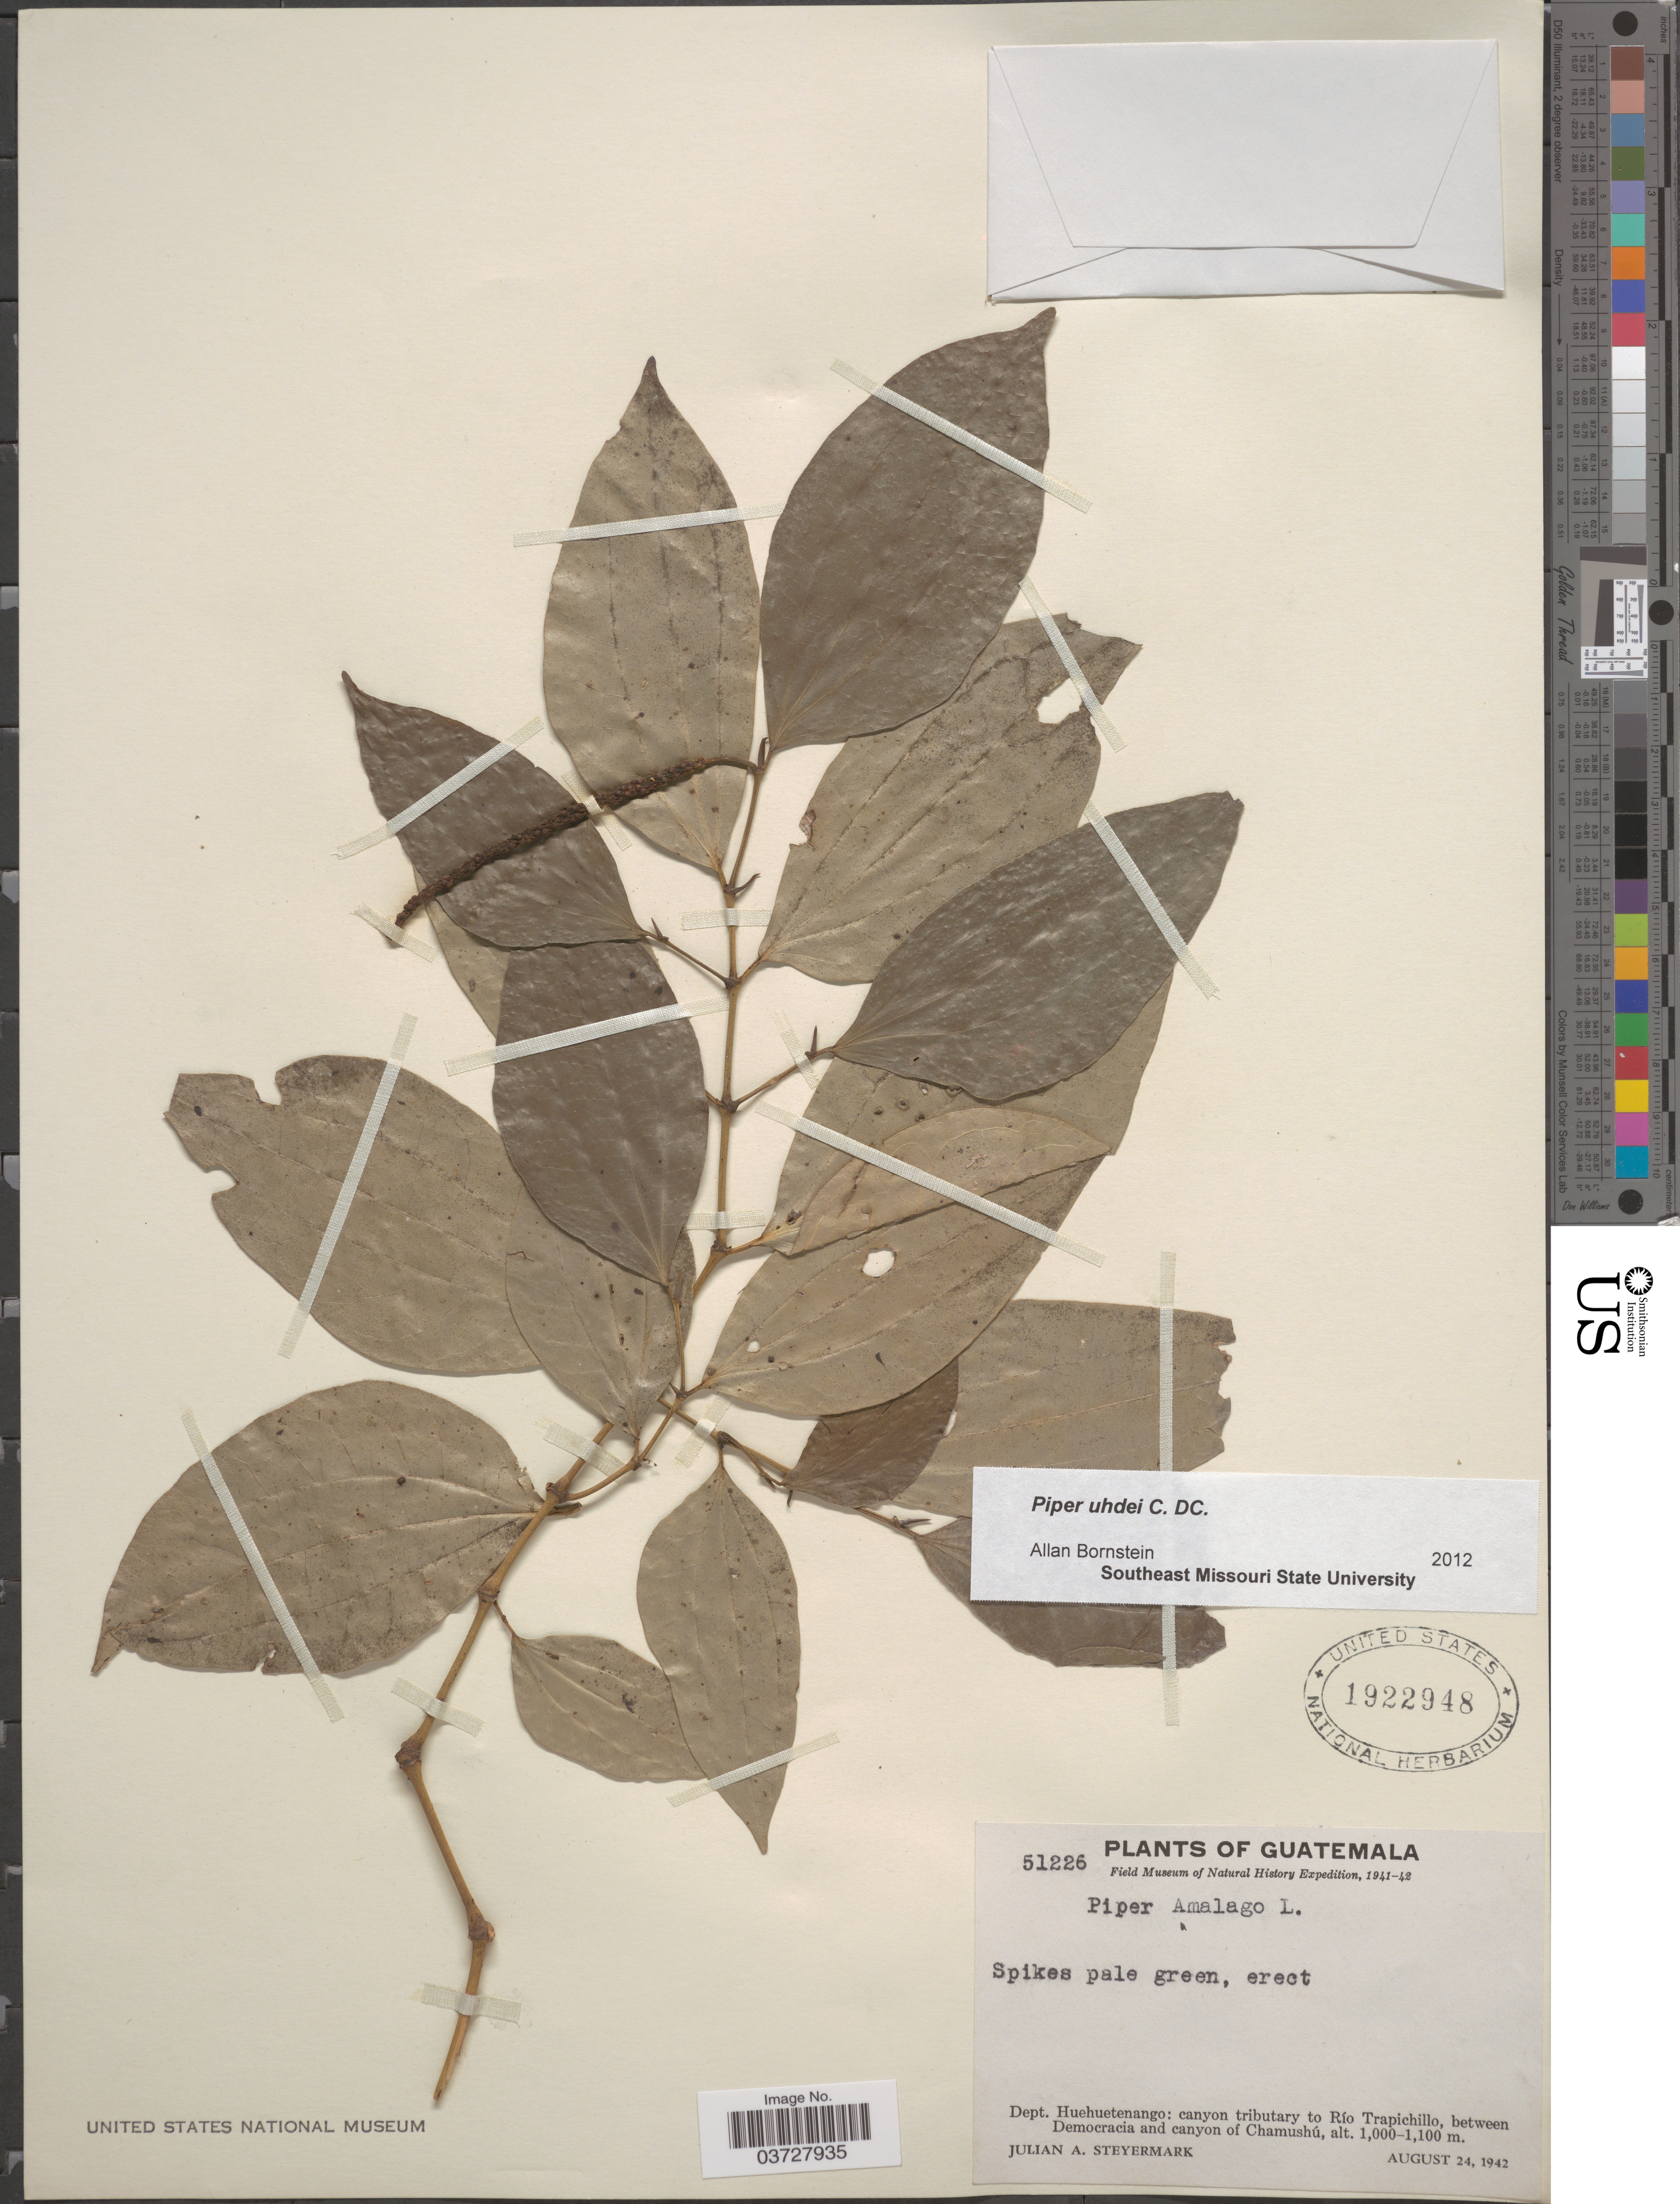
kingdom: Plantae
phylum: Tracheophyta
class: Magnoliopsida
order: Piperales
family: Piperaceae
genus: Piper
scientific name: Piper uhdei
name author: C. DC.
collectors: J. Steyermark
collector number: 51226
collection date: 1942-08-24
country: Guatemala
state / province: Huehuetenango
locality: Dept. Huehuetenango: canyon tributary to Río Trapichillo, between Democracia and canyon of Chamushú.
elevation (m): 1000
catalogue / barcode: US 1922948